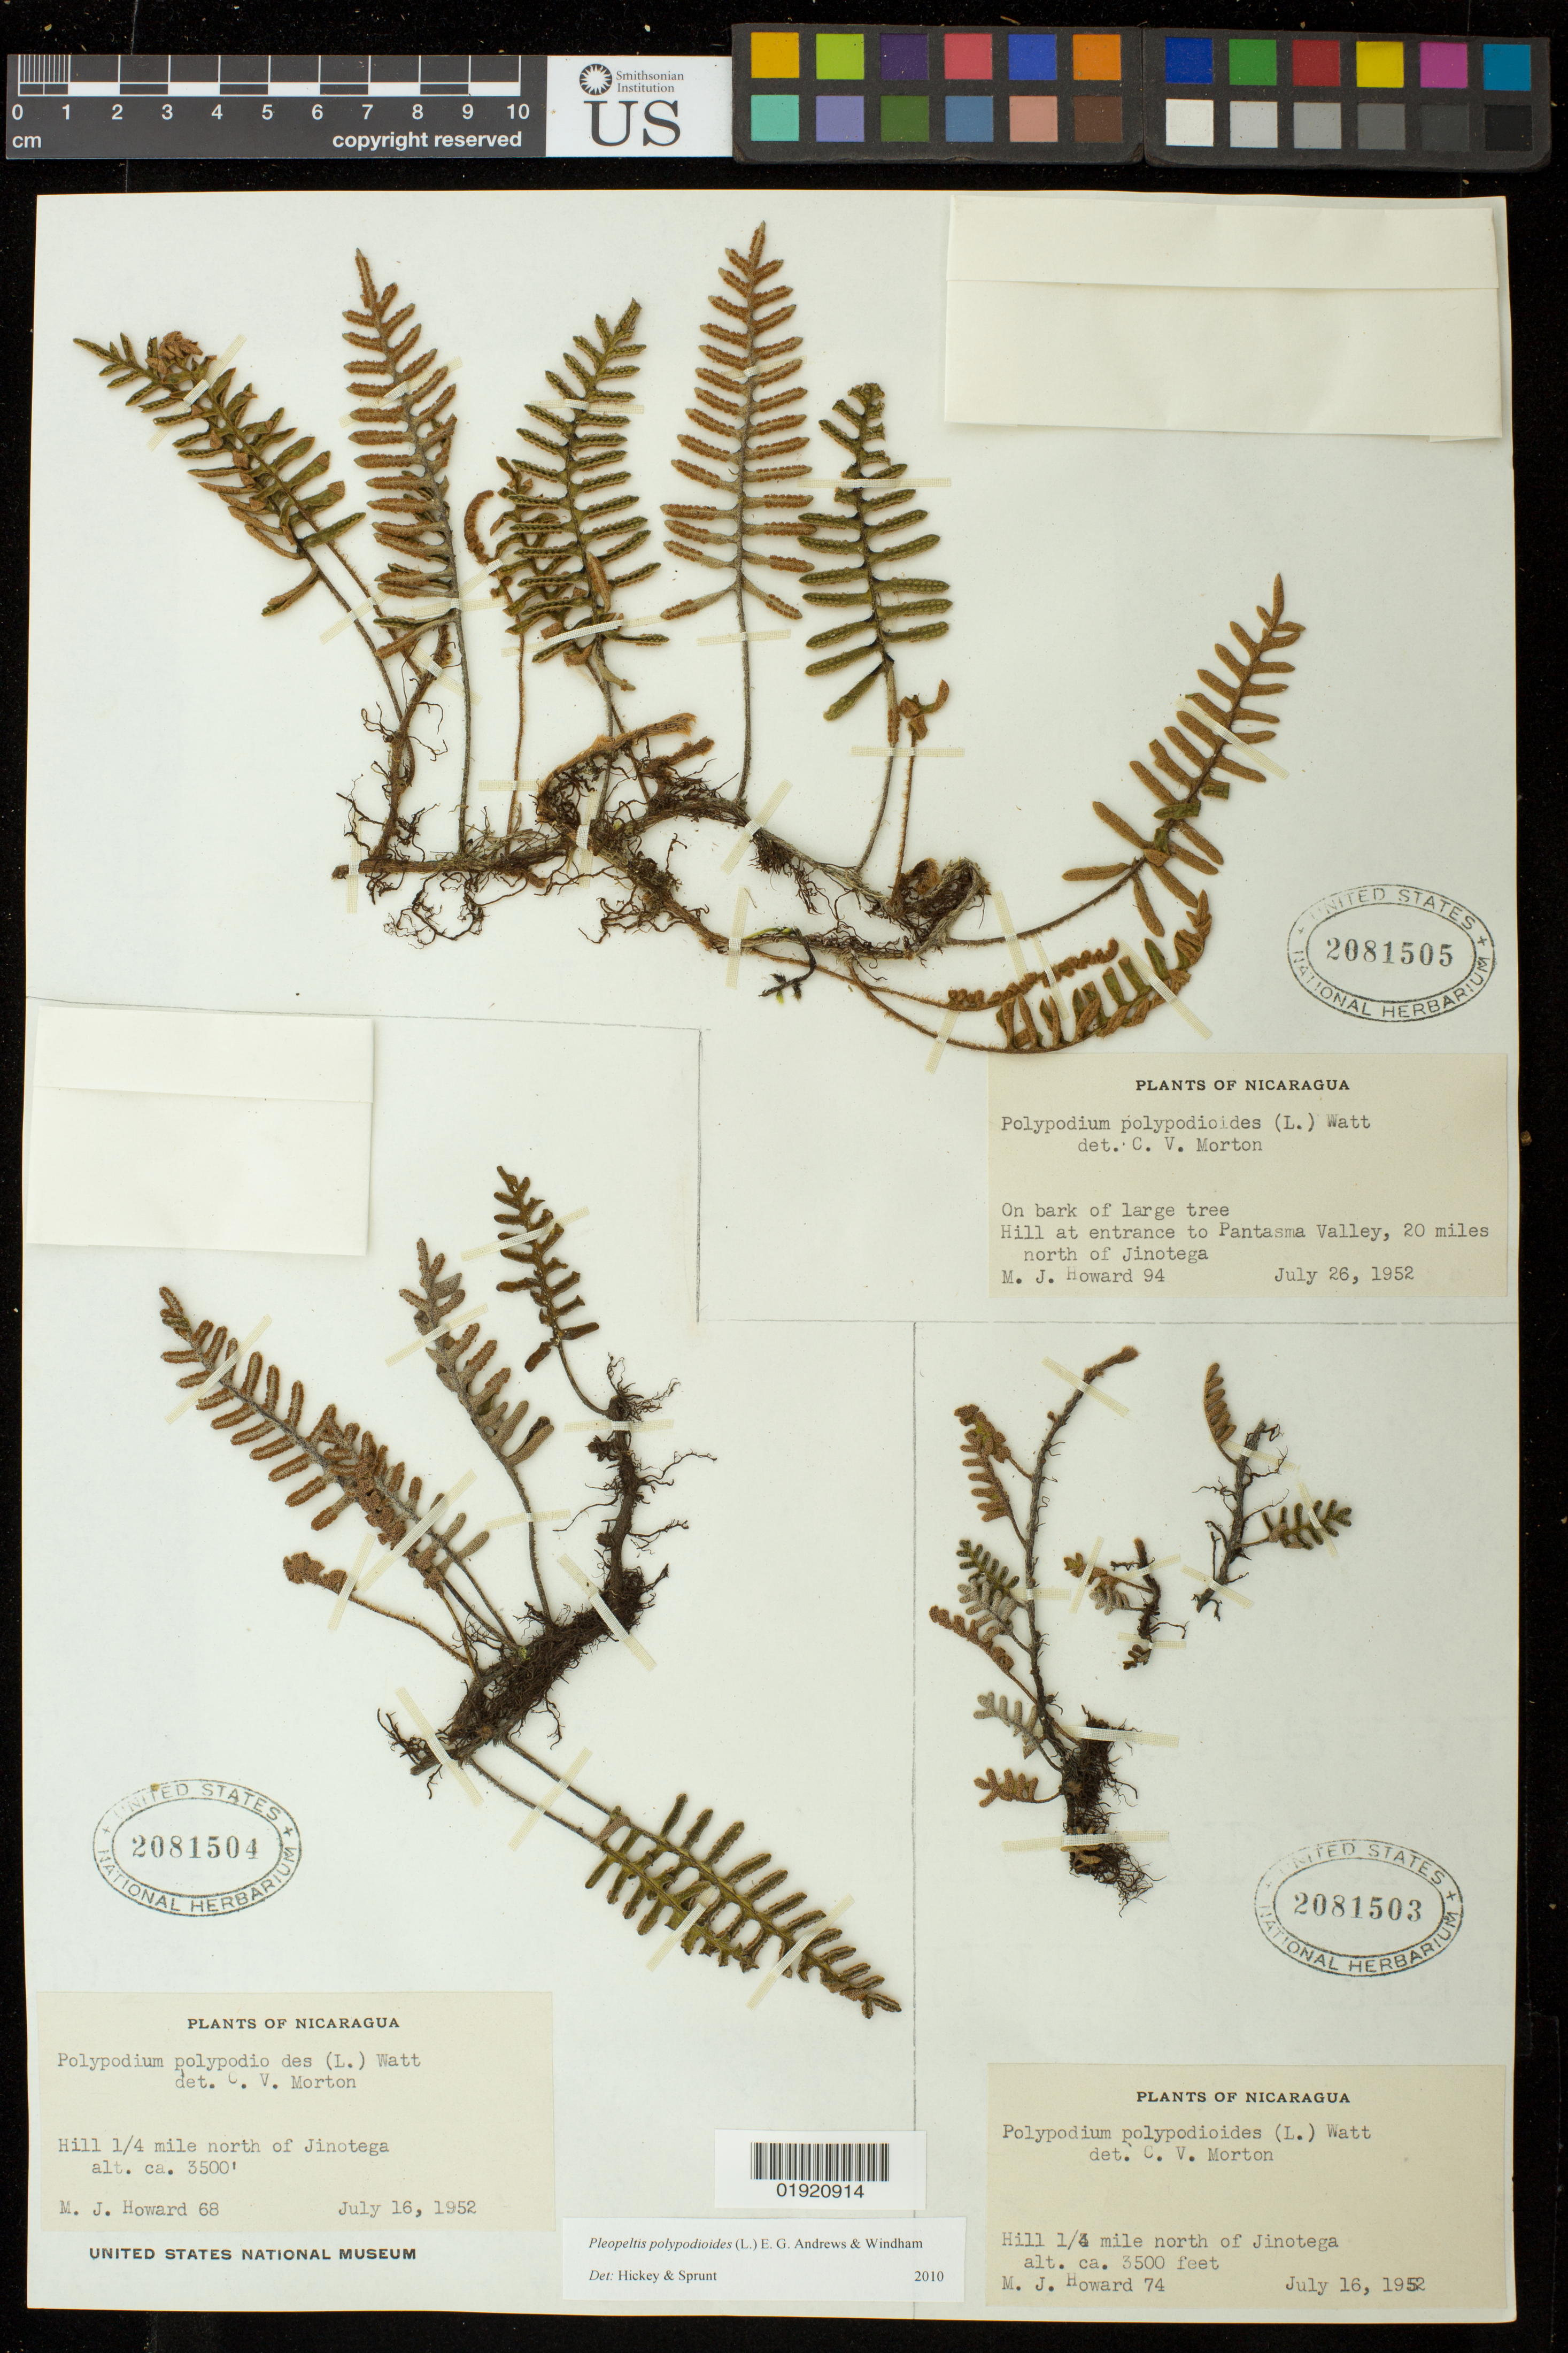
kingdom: Plantae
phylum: Tracheophyta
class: Polypodiopsida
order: Polypodiales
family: Polypodiaceae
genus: Pleopeltis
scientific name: Pleopeltis polypodioides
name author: (L.) E.G. Andrews & Windham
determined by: Sprunt, S. V.; Hickey, R. J.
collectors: M. Howard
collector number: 94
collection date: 1952-07-26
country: Nicaragua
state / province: Jinotega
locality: Hill at entrance to Pantasma Valley, 20 miles north of Jinotega.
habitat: On bark of large tree.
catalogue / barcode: US 2081505